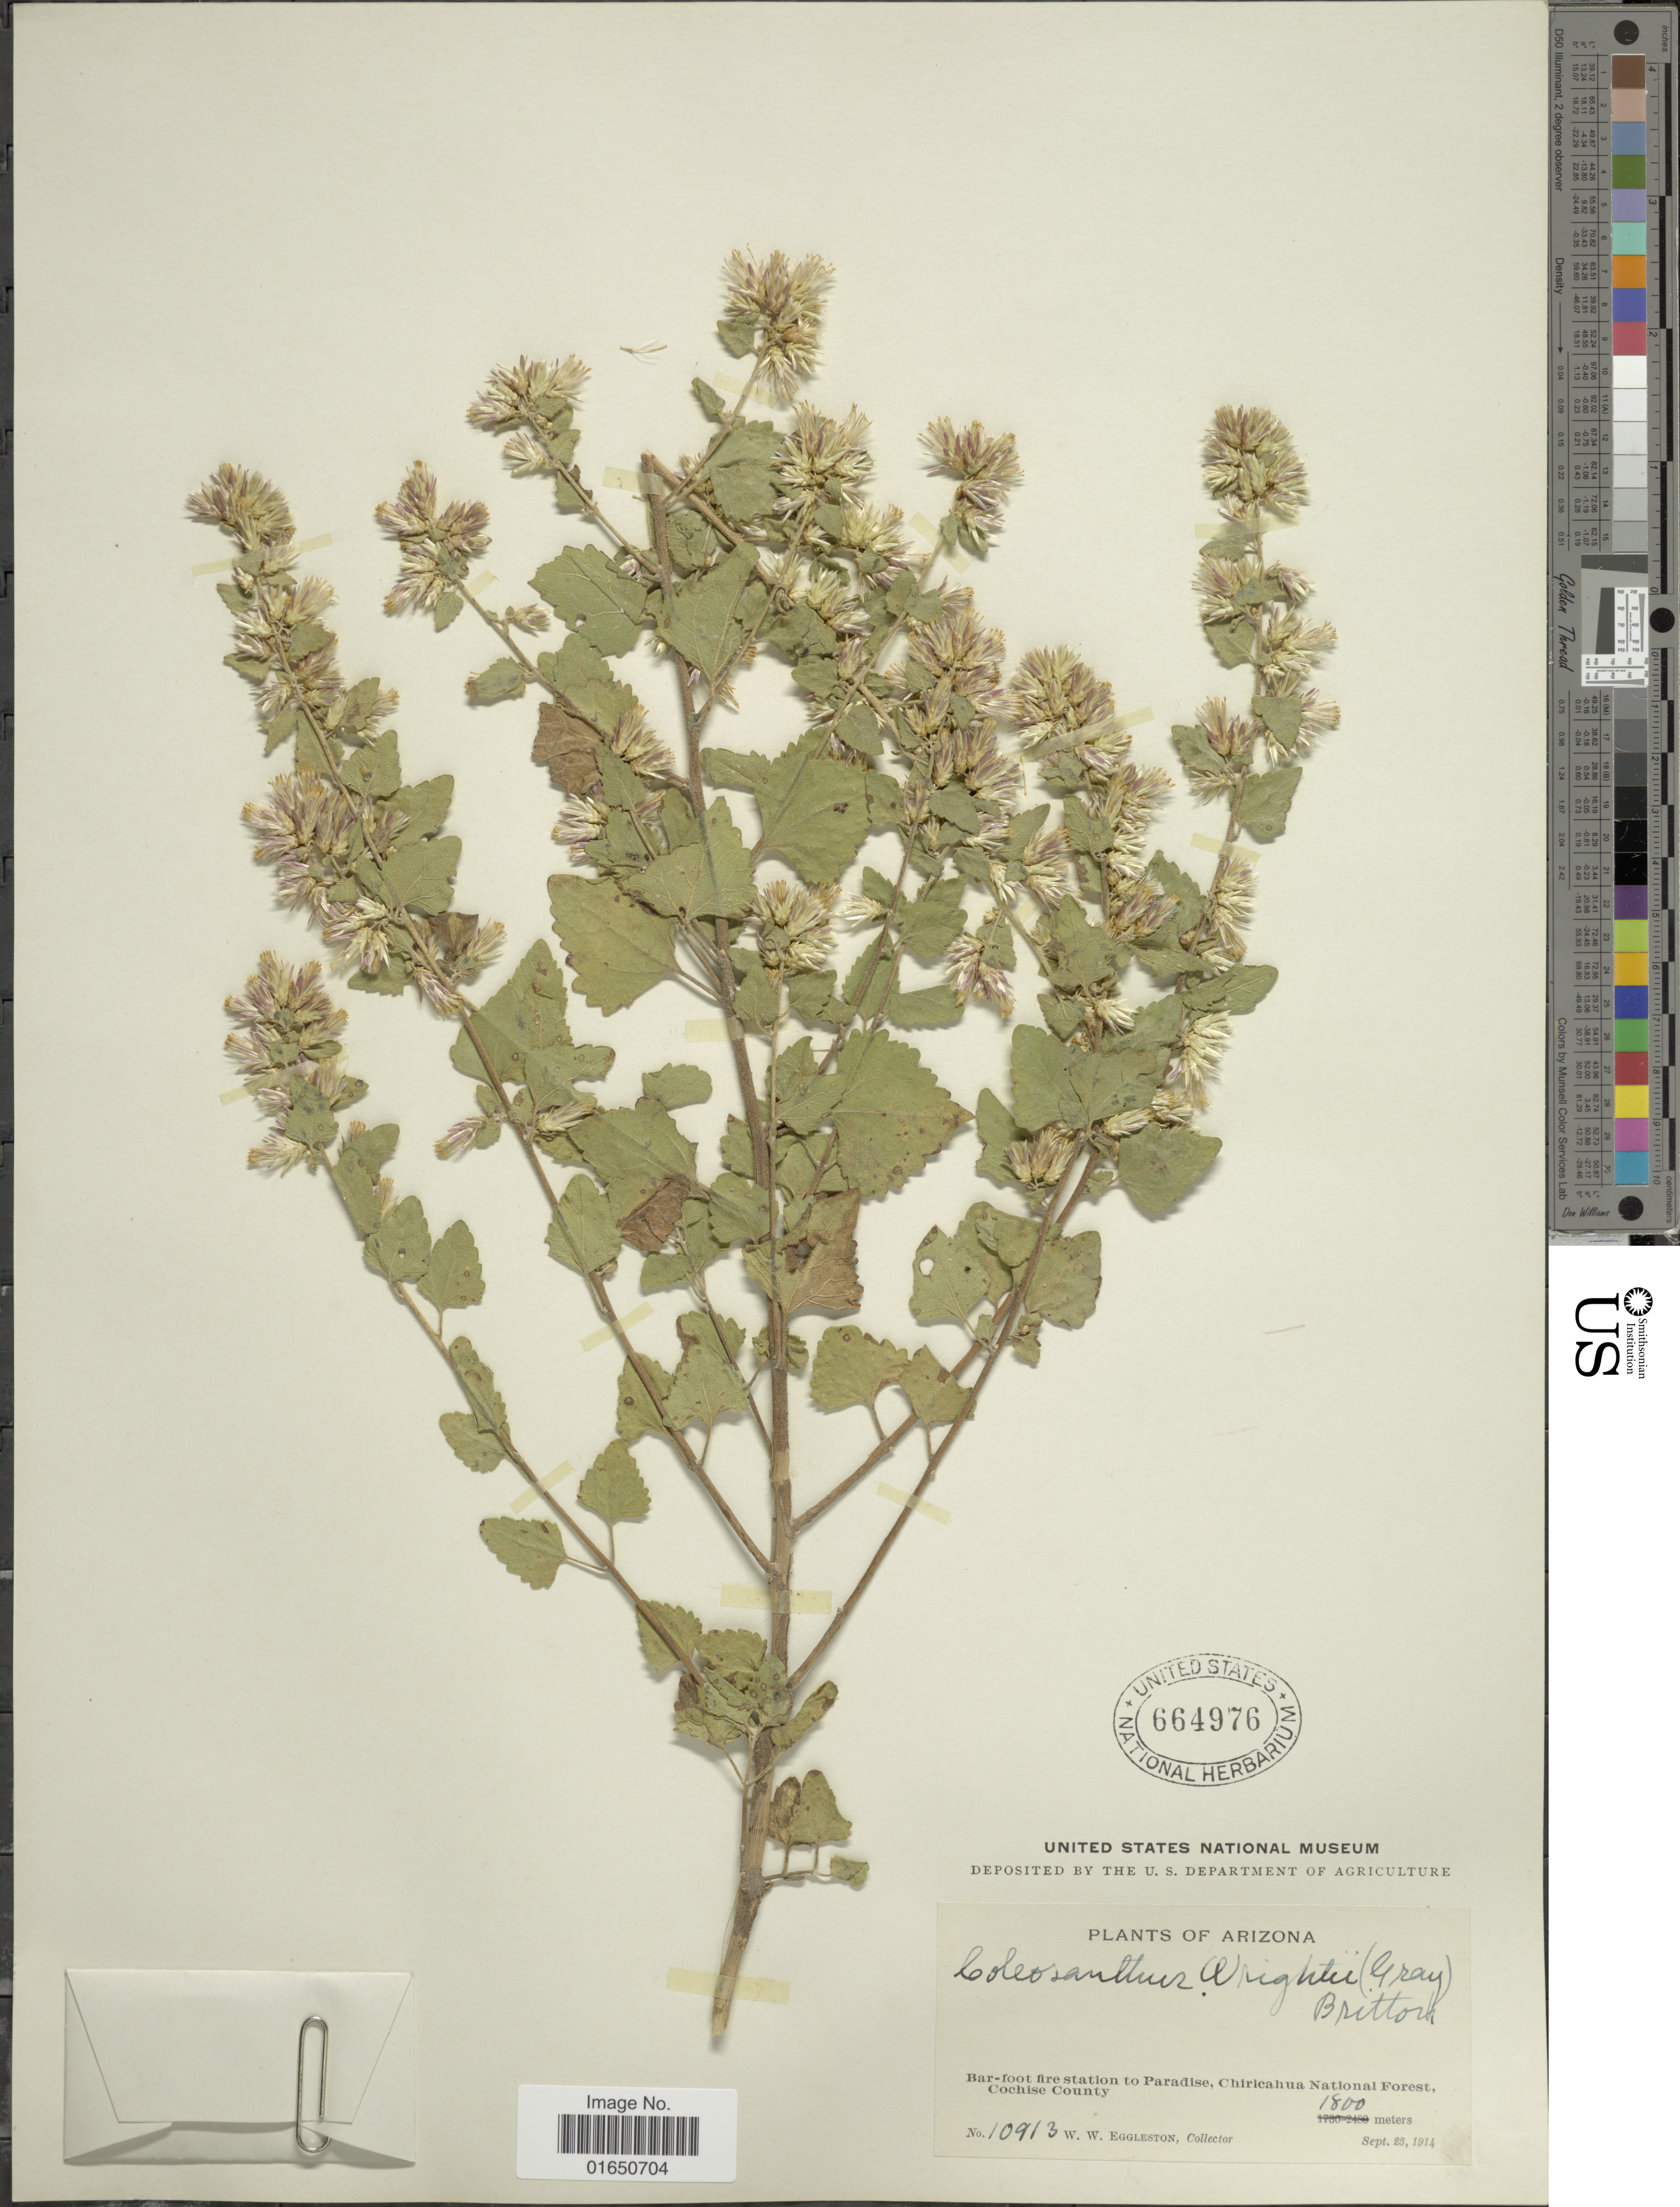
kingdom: Plantae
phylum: Tracheophyta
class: Magnoliopsida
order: Asterales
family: Asteraceae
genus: Brickellia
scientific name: Brickellia californica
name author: (Torr. & A. Gray) A. Gray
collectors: W. W. Eggleston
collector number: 10913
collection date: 1914-09-23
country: United States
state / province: Arizona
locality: Bar-foot fire station to Paradise, Chiricahua National Forest, Cochise County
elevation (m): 1800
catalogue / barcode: US 664976